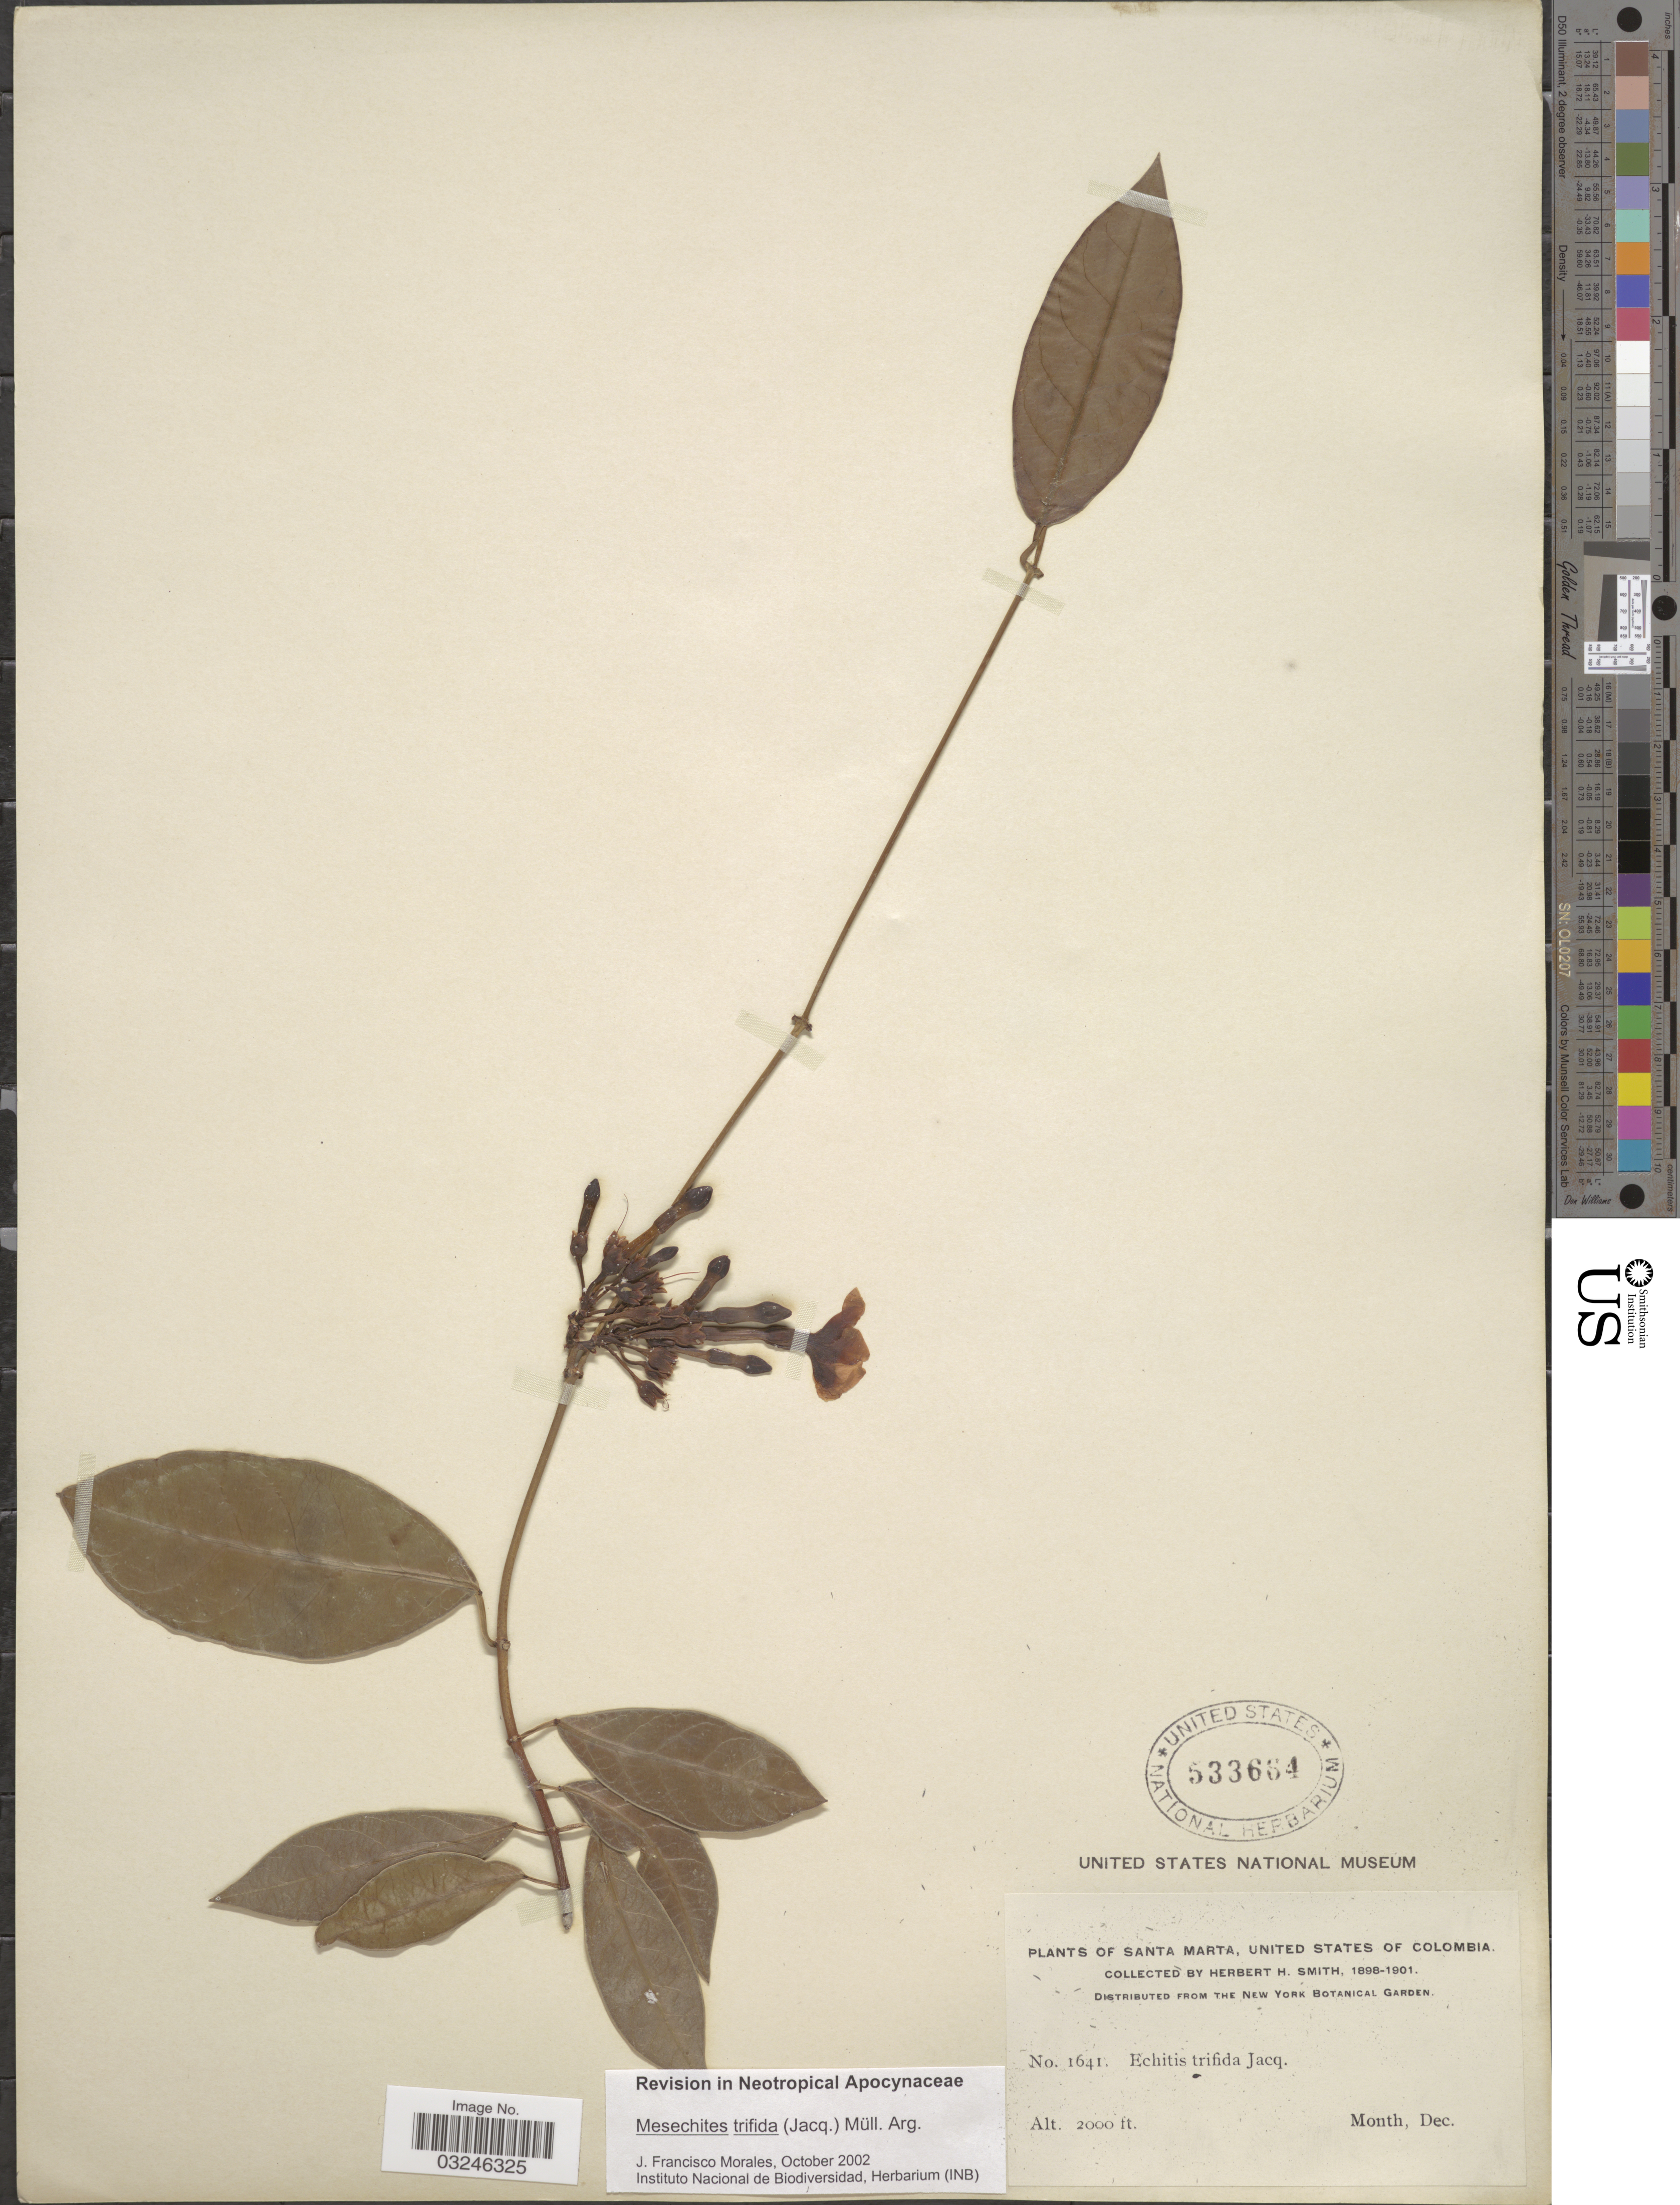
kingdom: Plantae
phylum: Tracheophyta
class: Magnoliopsida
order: Gentianales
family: Apocynaceae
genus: Mesechites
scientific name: Mesechites trifidus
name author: (Jacq.) Müll. Arg.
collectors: Herbert H. Smith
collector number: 1641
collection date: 1898-12/1901-12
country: Colombia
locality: Santa Marta, United States of Colombia.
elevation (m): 610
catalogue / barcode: US 533664